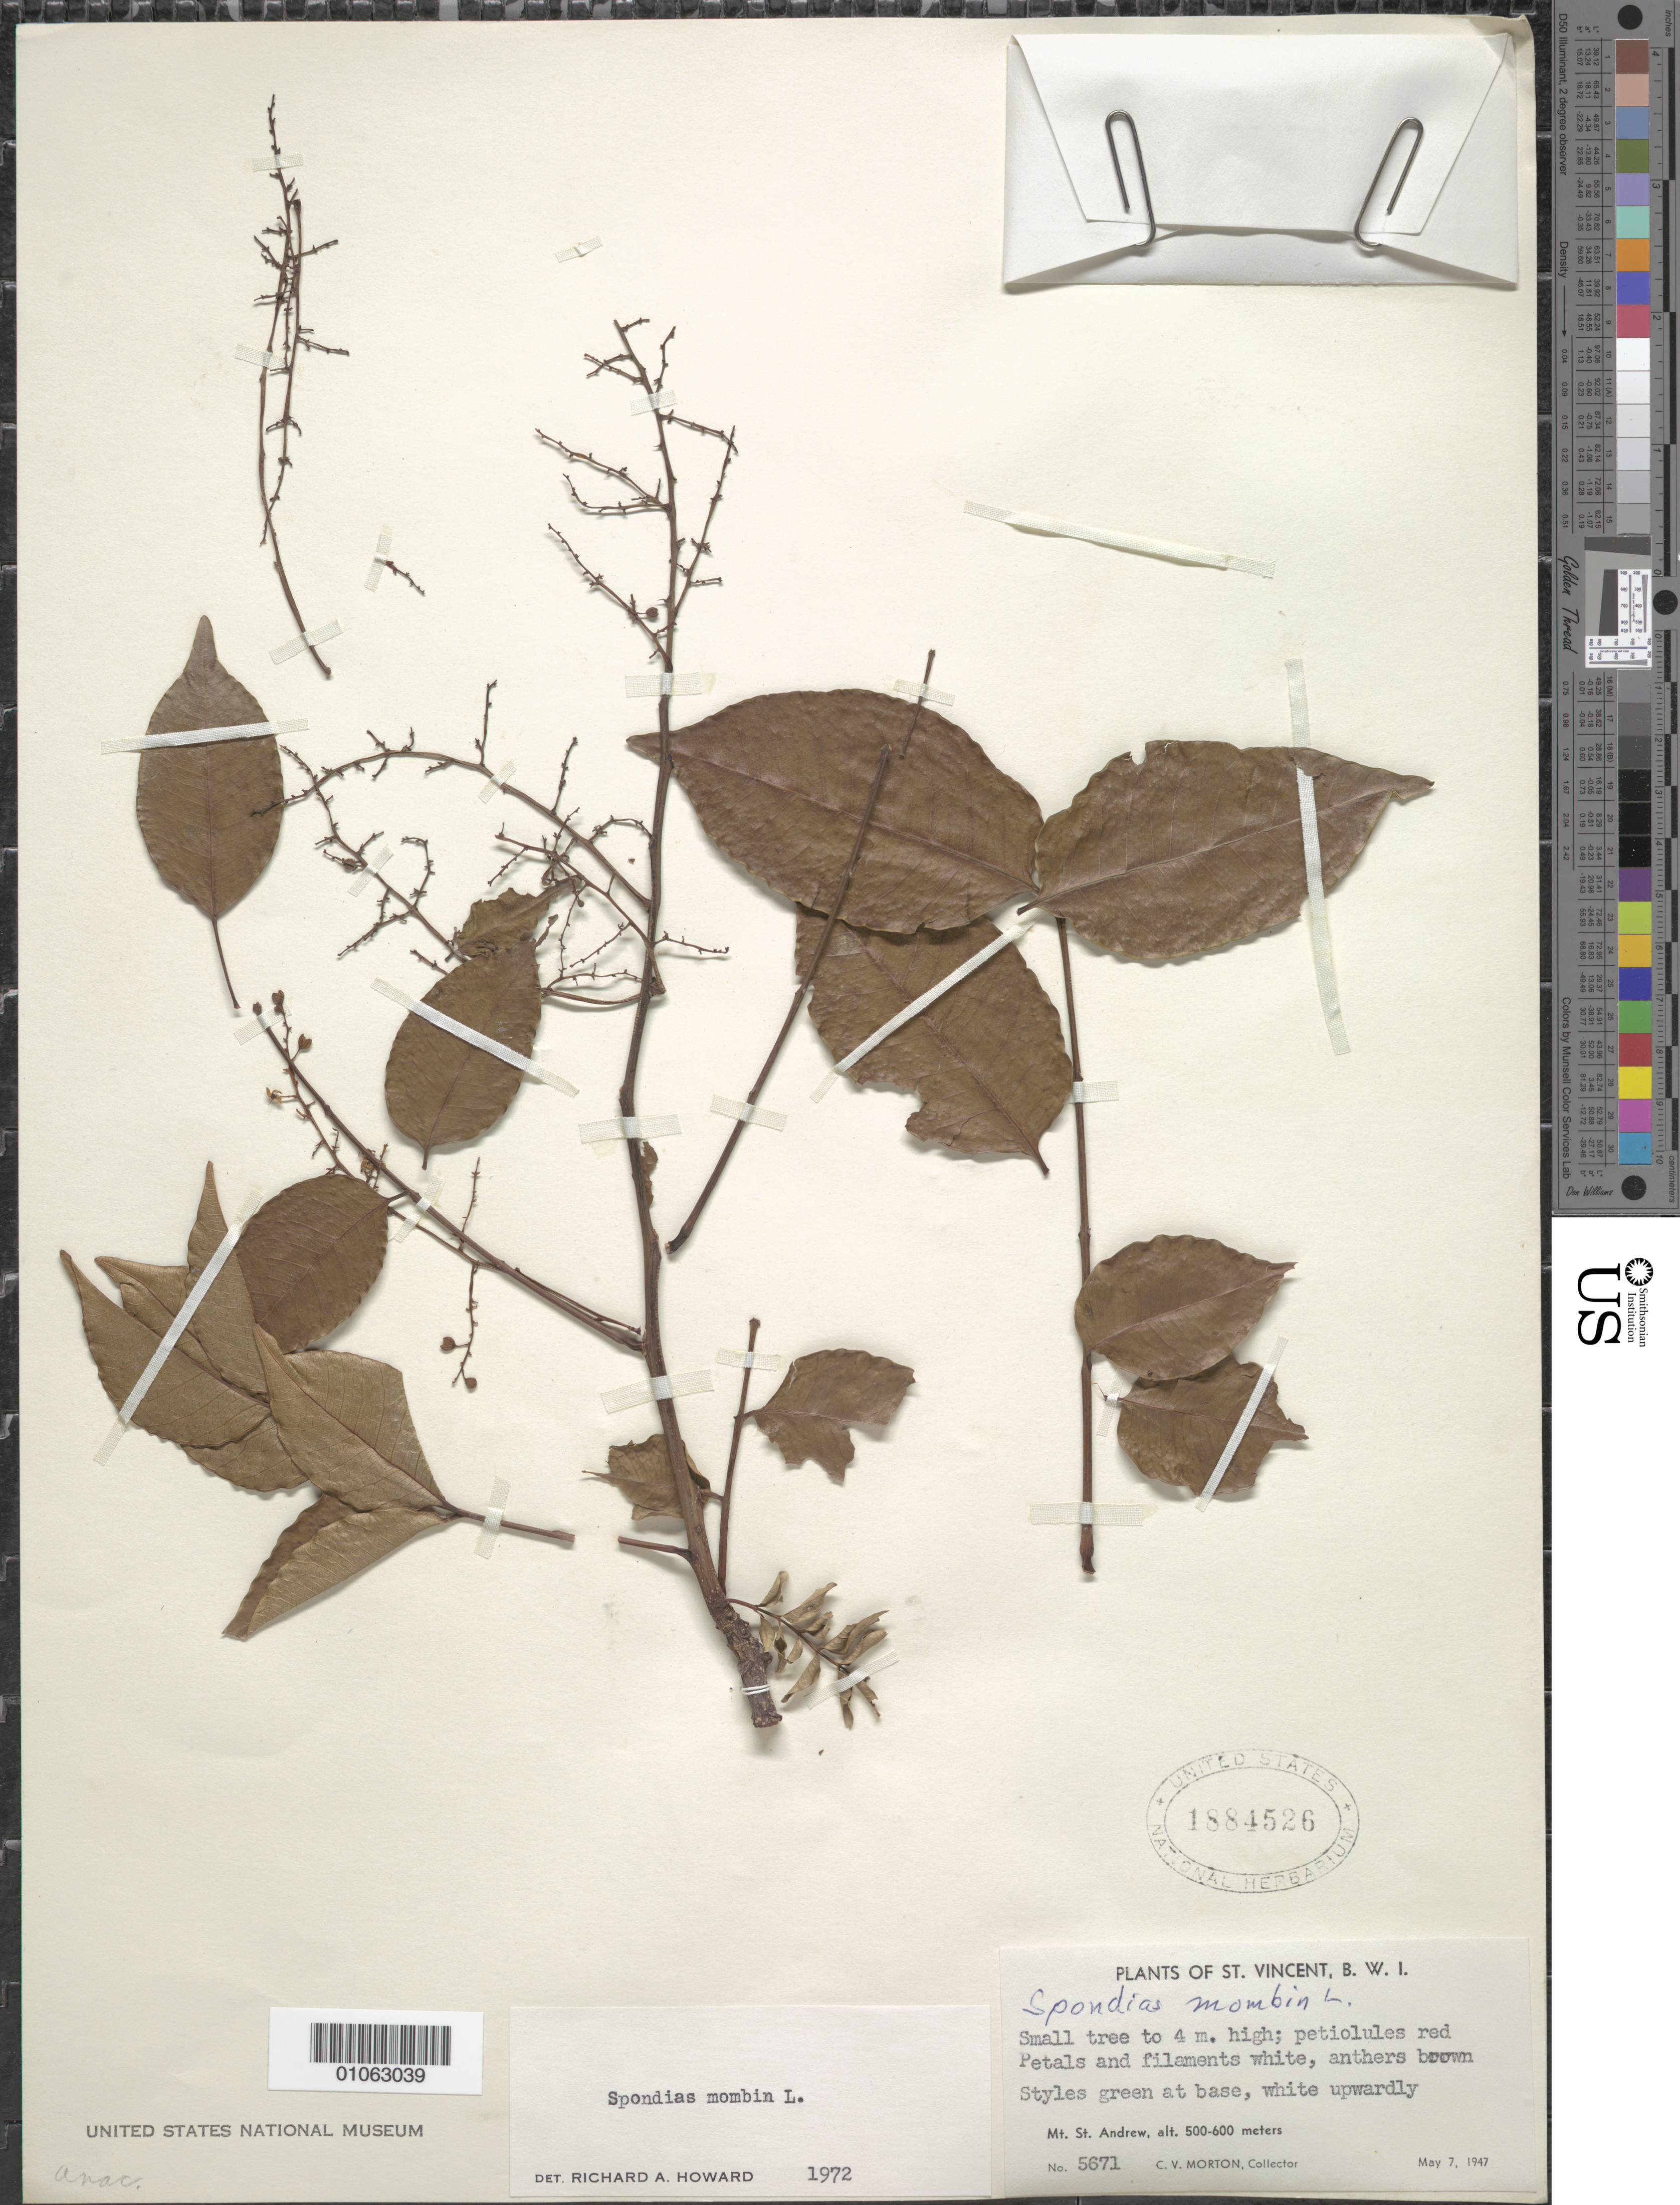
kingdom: Plantae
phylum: Tracheophyta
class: Magnoliopsida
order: Sapindales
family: Anacardiaceae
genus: Spondias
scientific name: Spondias mombin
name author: L.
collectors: C. V. Morton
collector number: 5671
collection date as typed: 07 May 1947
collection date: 1947-05-07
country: St. Vincent - Grenadines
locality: St. Andrew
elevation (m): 500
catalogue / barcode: US 1884526